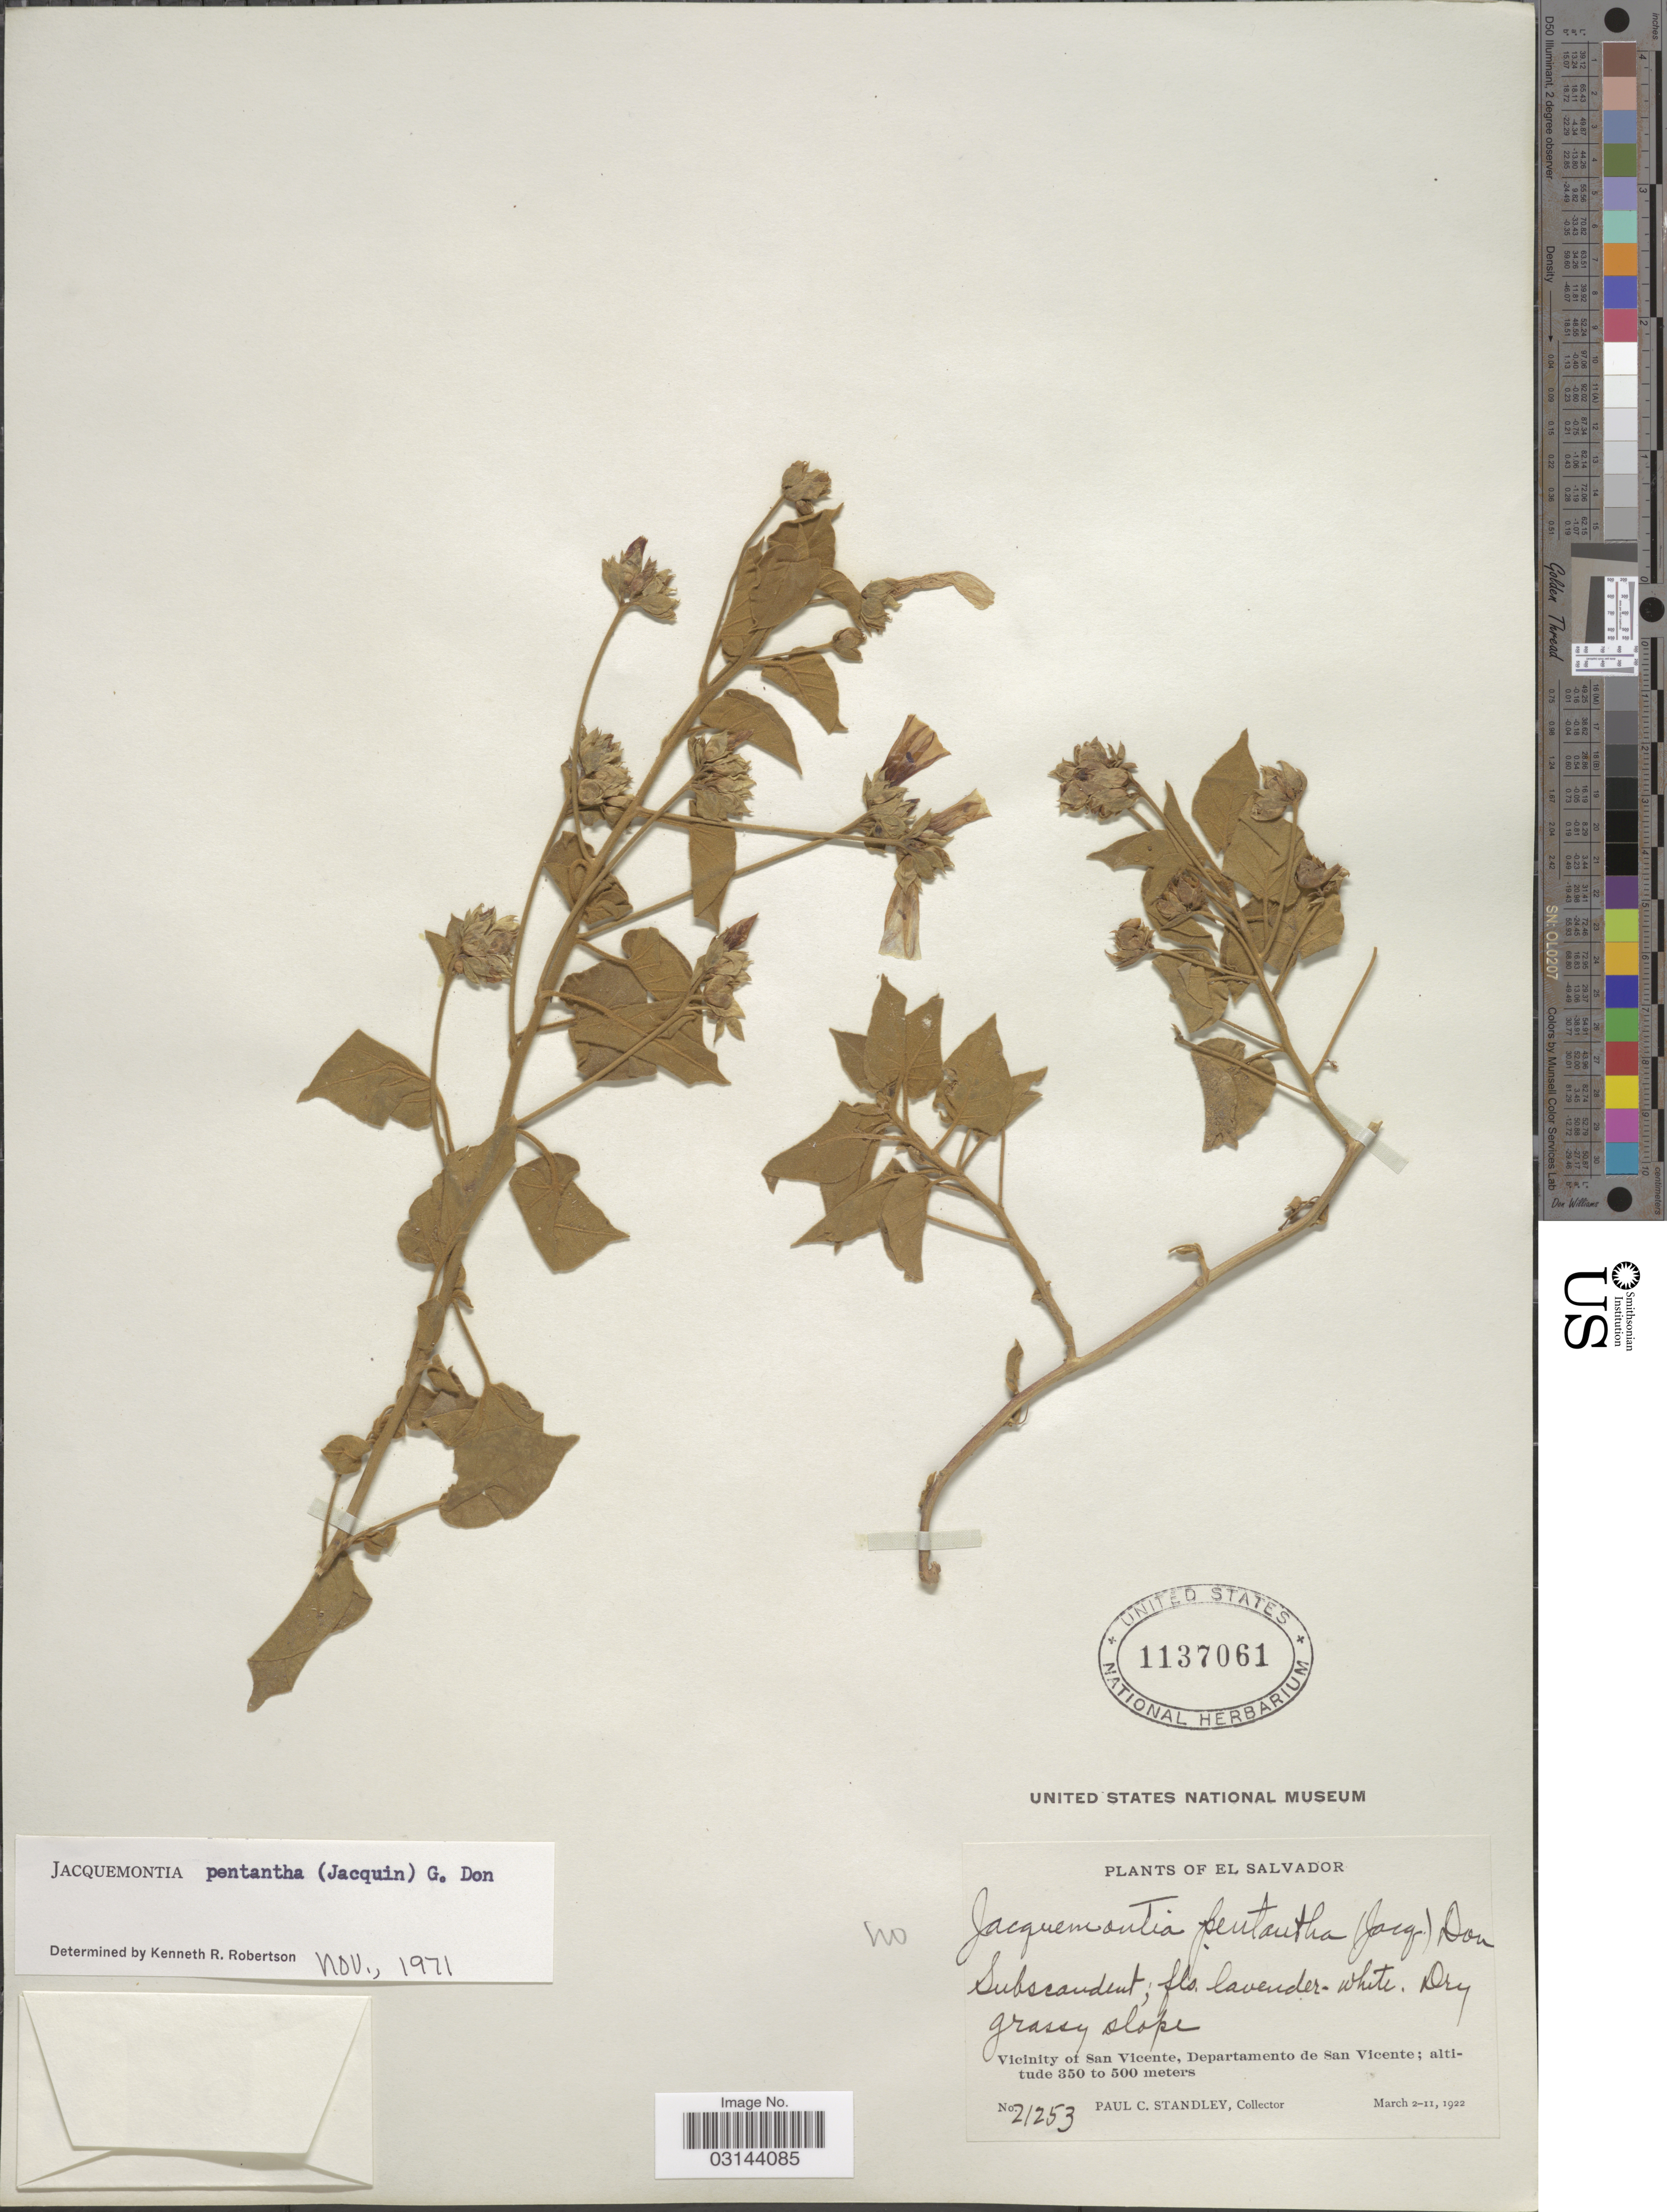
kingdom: Plantae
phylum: Tracheophyta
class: Magnoliopsida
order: Solanales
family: Convolvulaceae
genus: Jacquemontia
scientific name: Jacquemontia pentanthos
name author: (Jacq.) G. Don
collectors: P. C. Standley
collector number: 21253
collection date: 1922-03-02/1922-03-11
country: El Salvador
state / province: San Vincente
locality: Vicinity of San Vicente, Departamento de San Vicente.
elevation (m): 350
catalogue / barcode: US 1137061